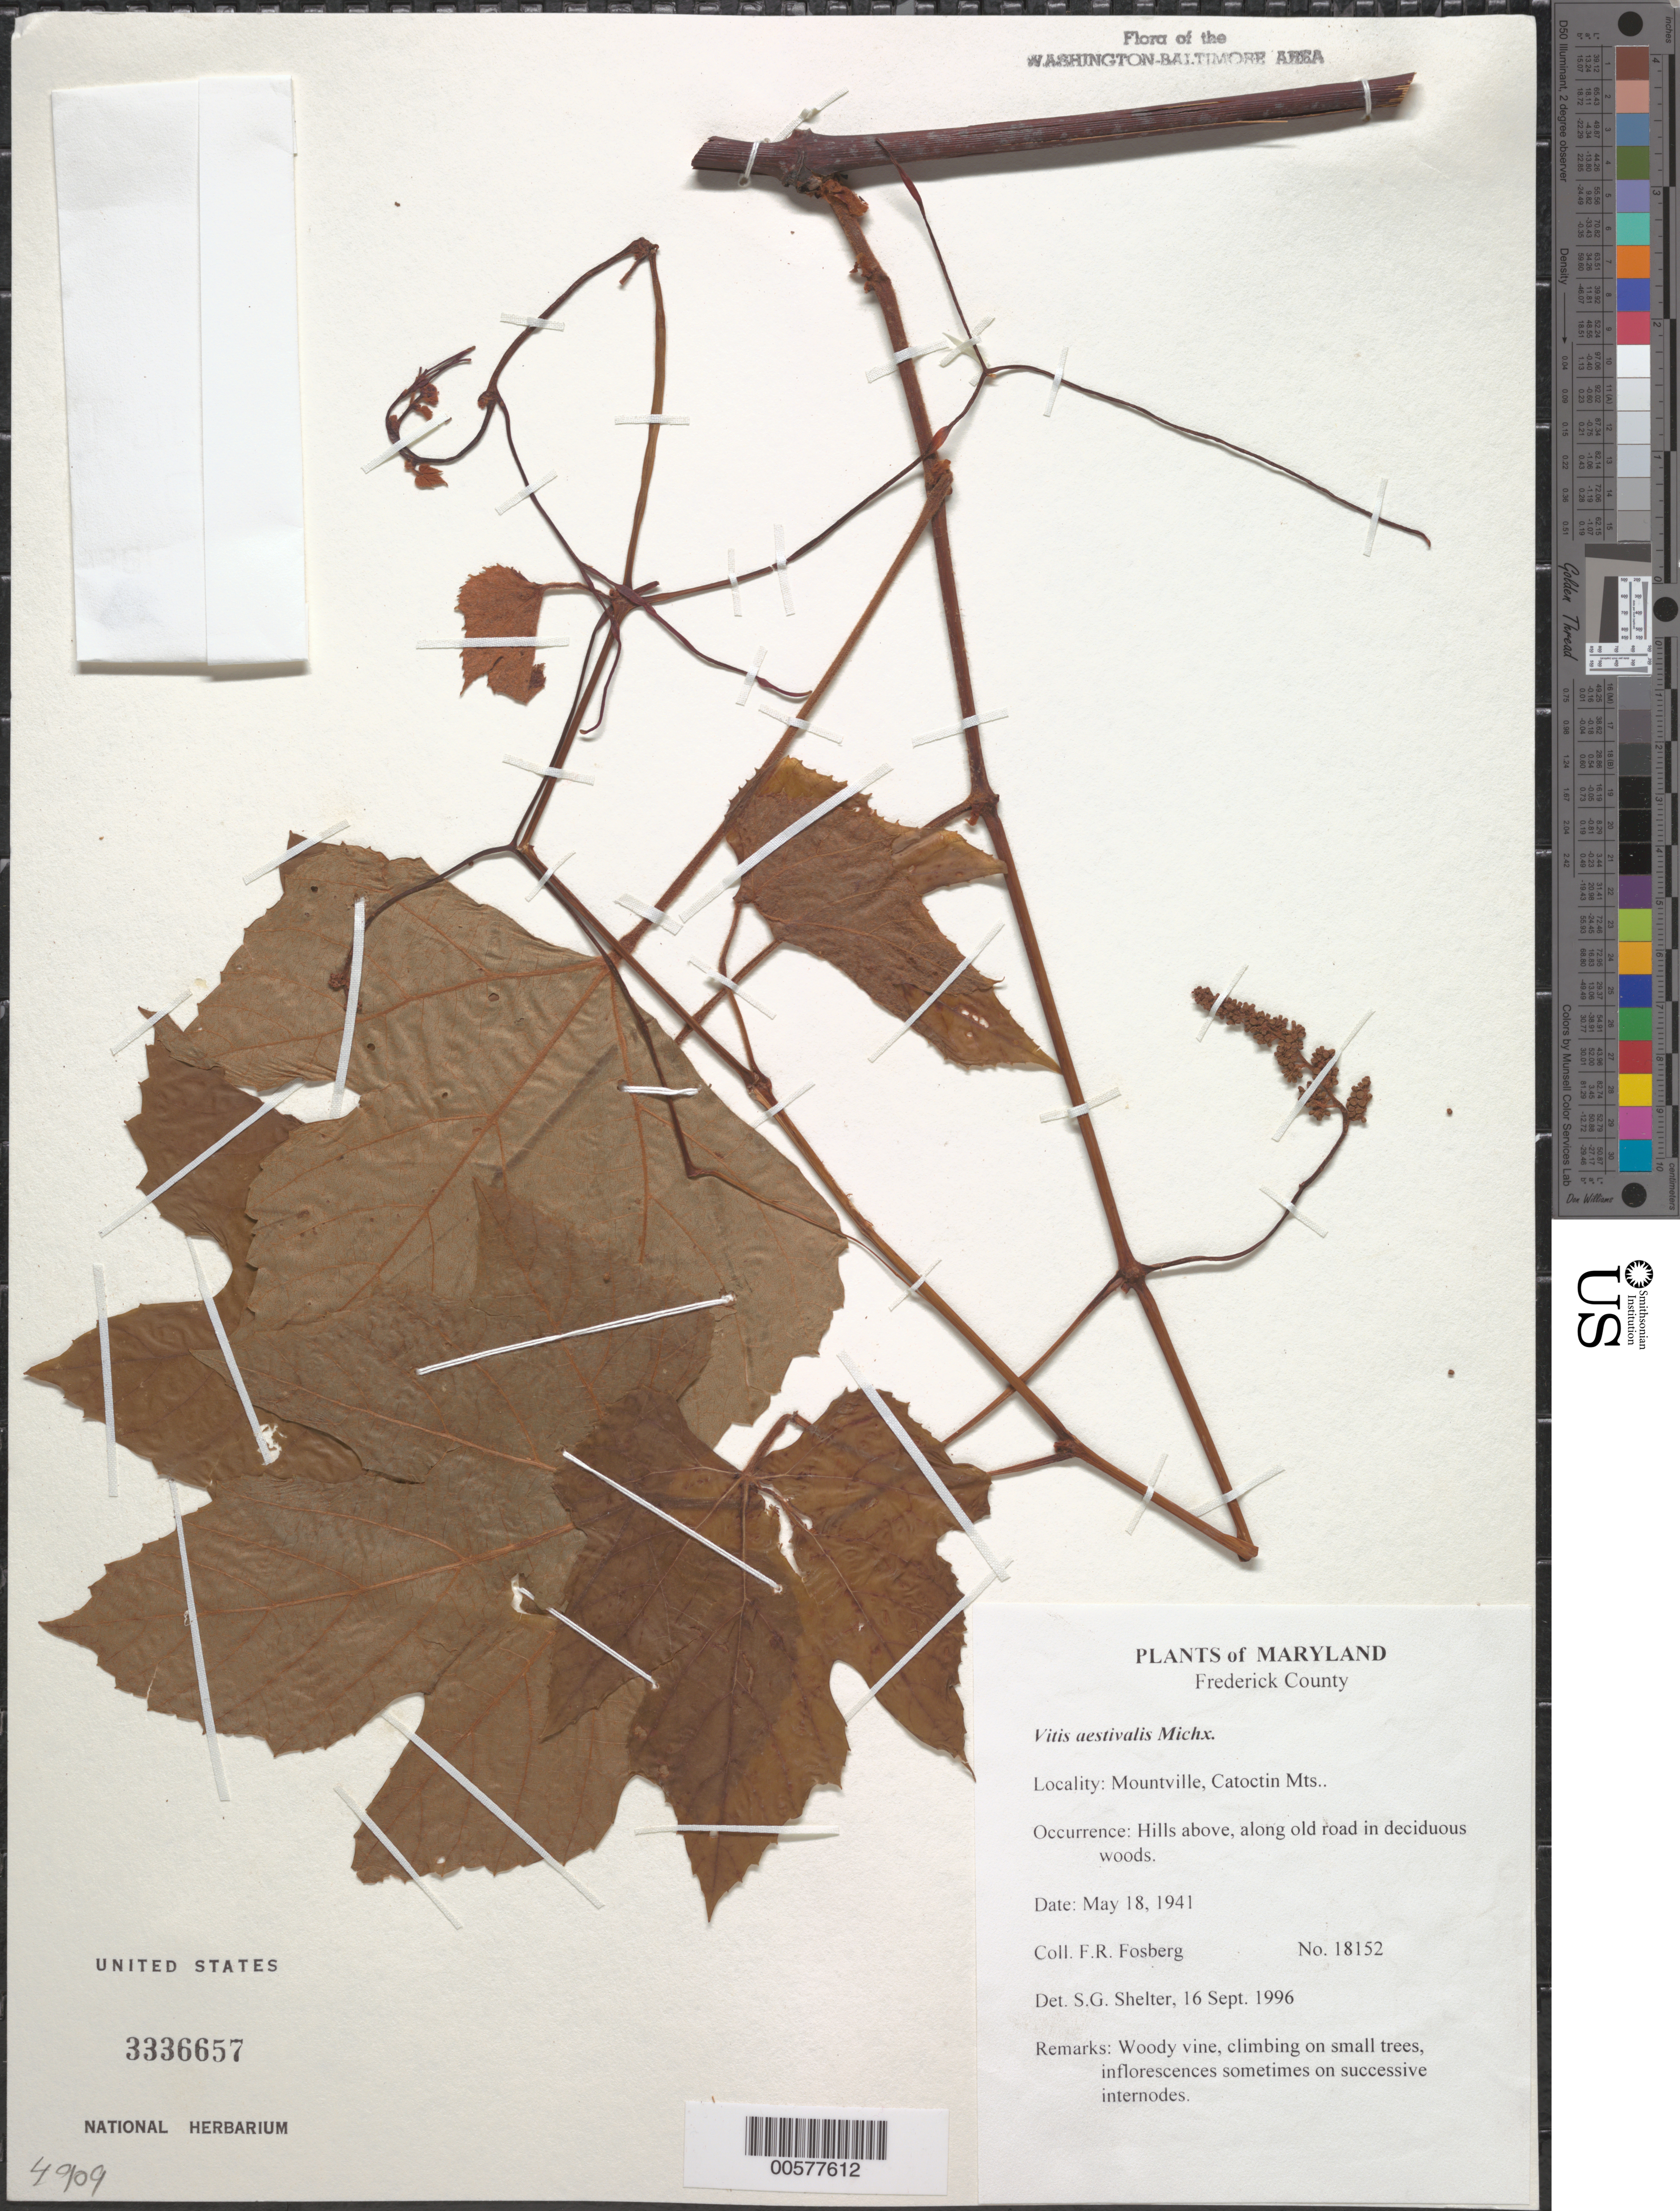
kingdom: Plantae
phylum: Tracheophyta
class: Magnoliopsida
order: Vitales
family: Vitaceae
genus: Vitis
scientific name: Vitis aestivalis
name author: Michx.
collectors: F. R. Fosberg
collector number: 18152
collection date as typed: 18 May 1941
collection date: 1941-05-18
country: United States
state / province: Maryland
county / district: Frederick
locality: Mountville, Catoctin "Mts.".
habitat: Hills above, along old road in deciduous woods.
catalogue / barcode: US 3336657